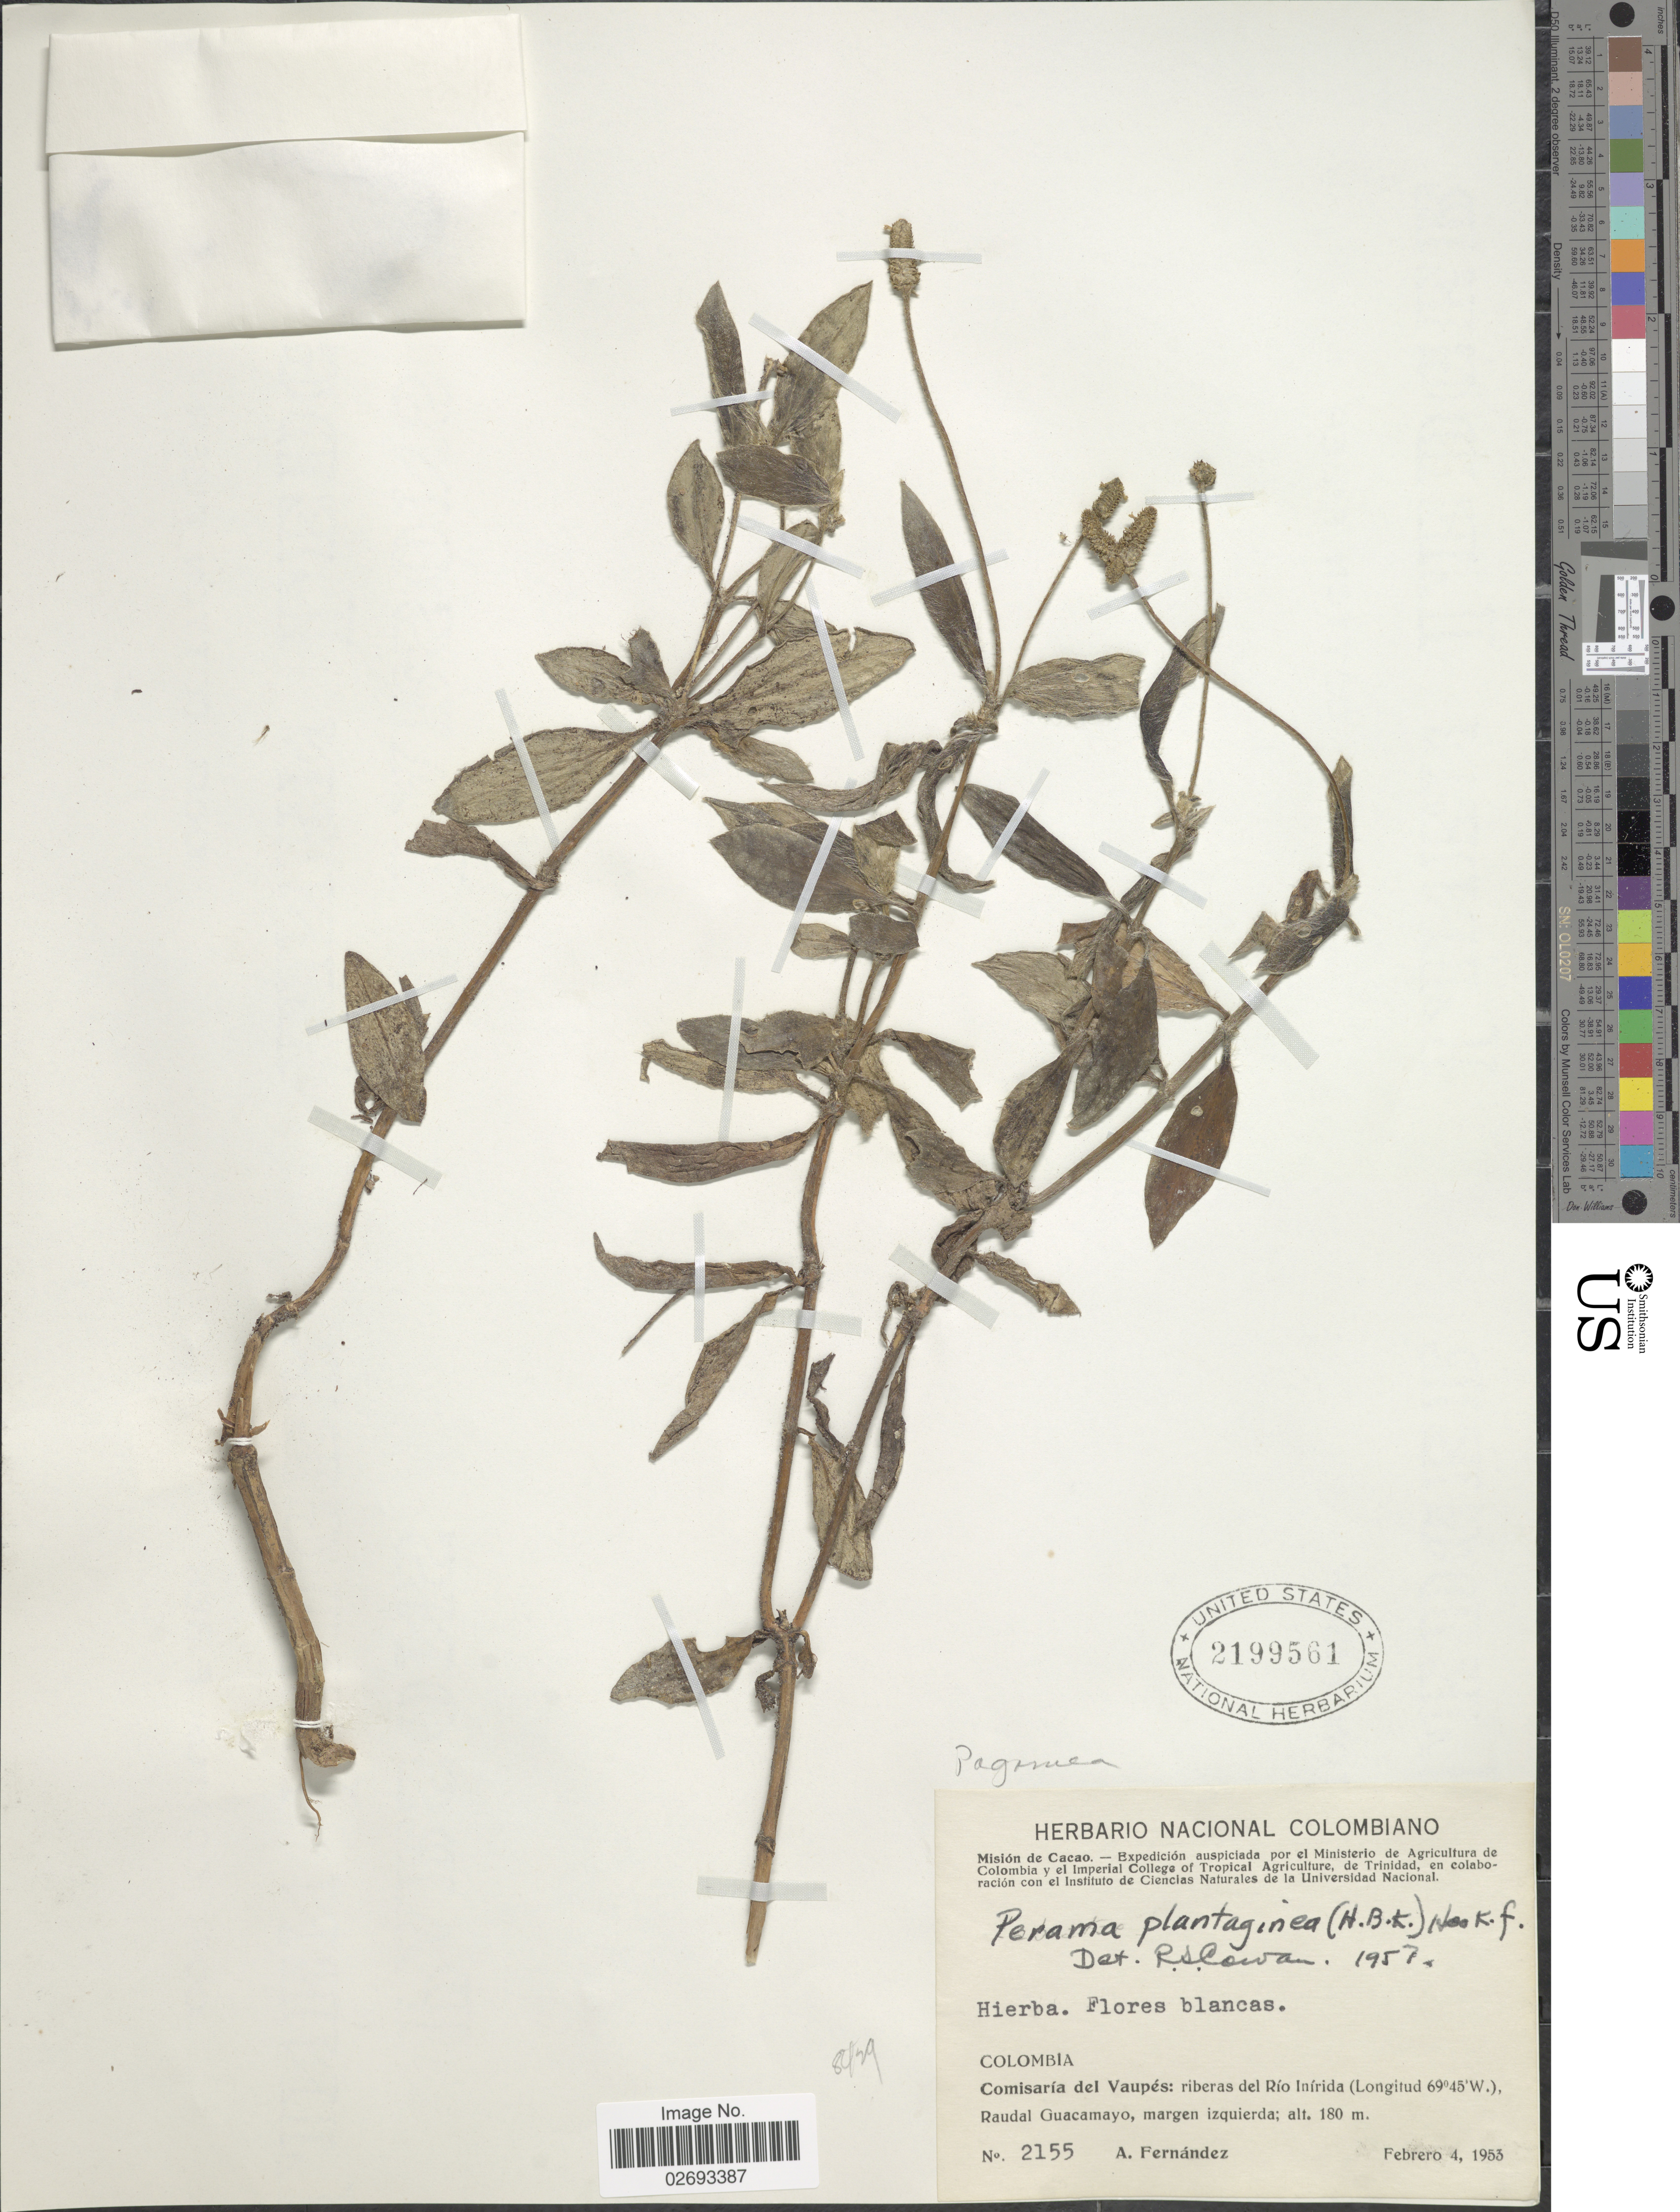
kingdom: Plantae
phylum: Tracheophyta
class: Magnoliopsida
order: Gentianales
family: Rubiaceae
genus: Perama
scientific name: Perama plantaginea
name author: (Kunth) Hook. f.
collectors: A. Fernández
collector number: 2155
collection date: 1953-02-04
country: Colombia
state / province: Vaupés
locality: Comisaria del Vaupes.: riberas del Rio Inirida, Raudal Guacamayo, margen izquierda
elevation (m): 180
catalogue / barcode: US 2199561